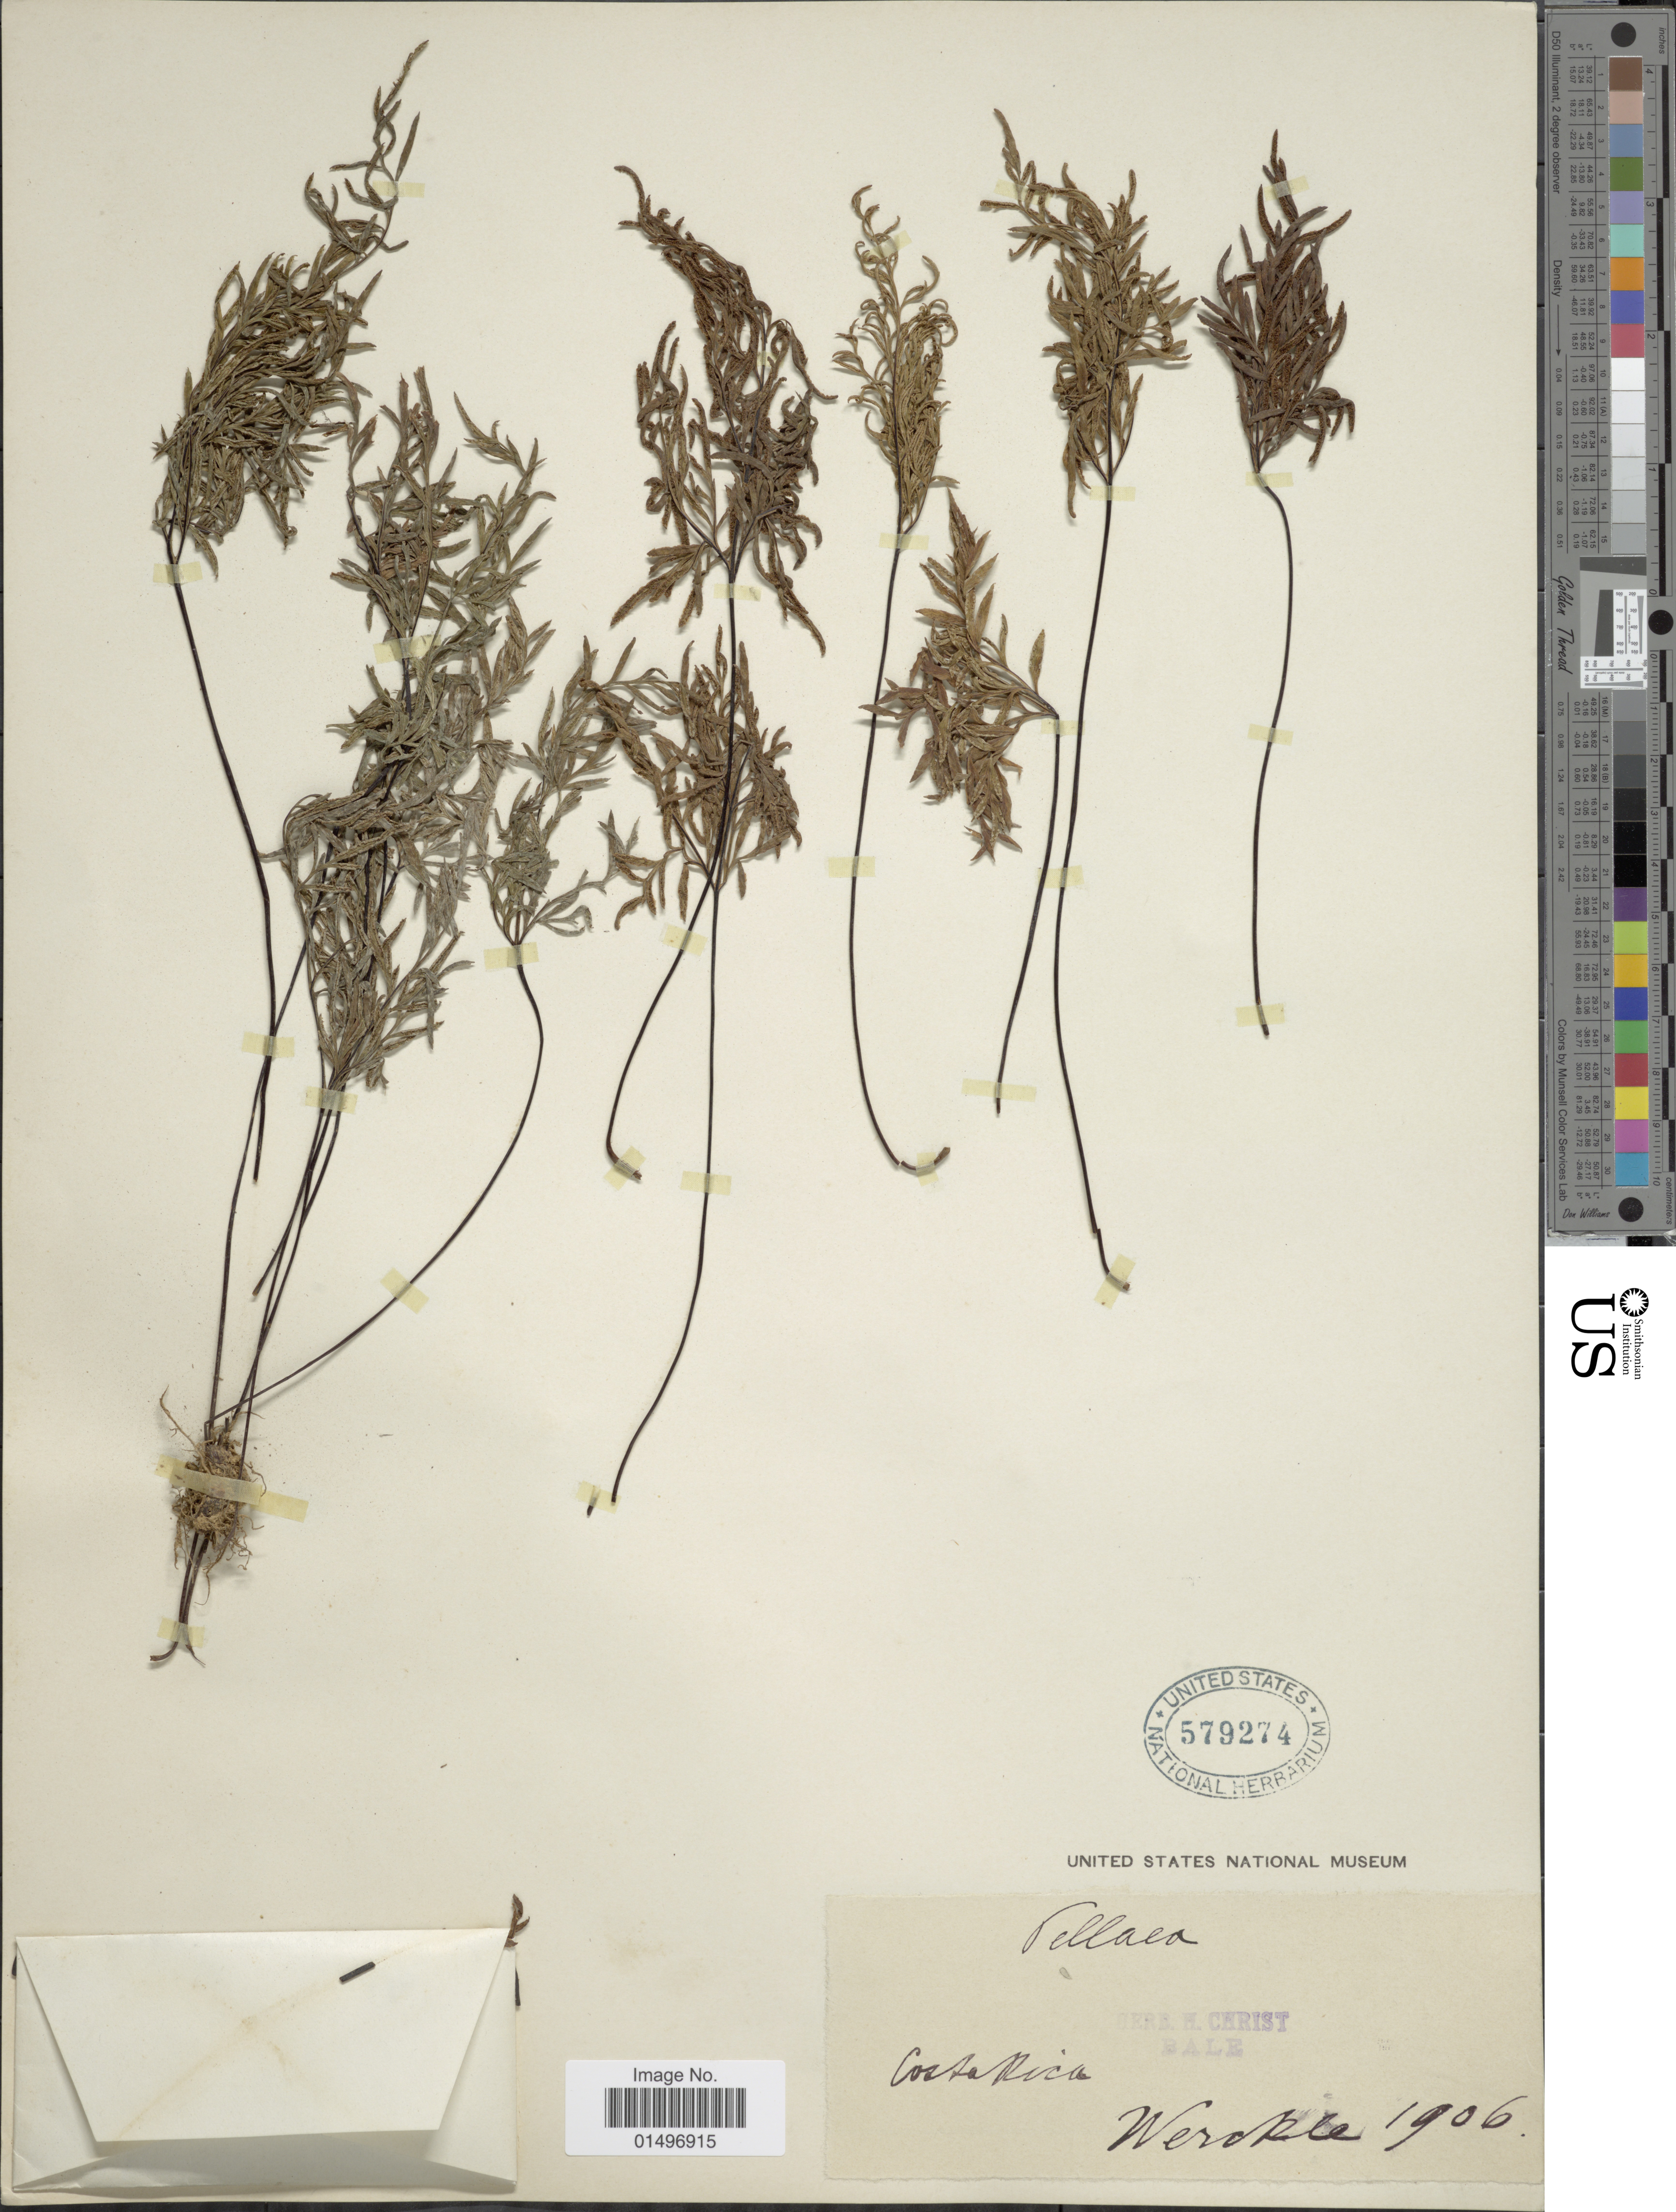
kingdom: Plantae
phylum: Tracheophyta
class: Polypodiopsida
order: Polypodiales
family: Pteridaceae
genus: Gaga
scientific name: Gaga angustifolia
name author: (Kunth) Fay W. Li & Windham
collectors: Wercklé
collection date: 1906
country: Costa Rica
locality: Costa Rica.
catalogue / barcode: US 579274